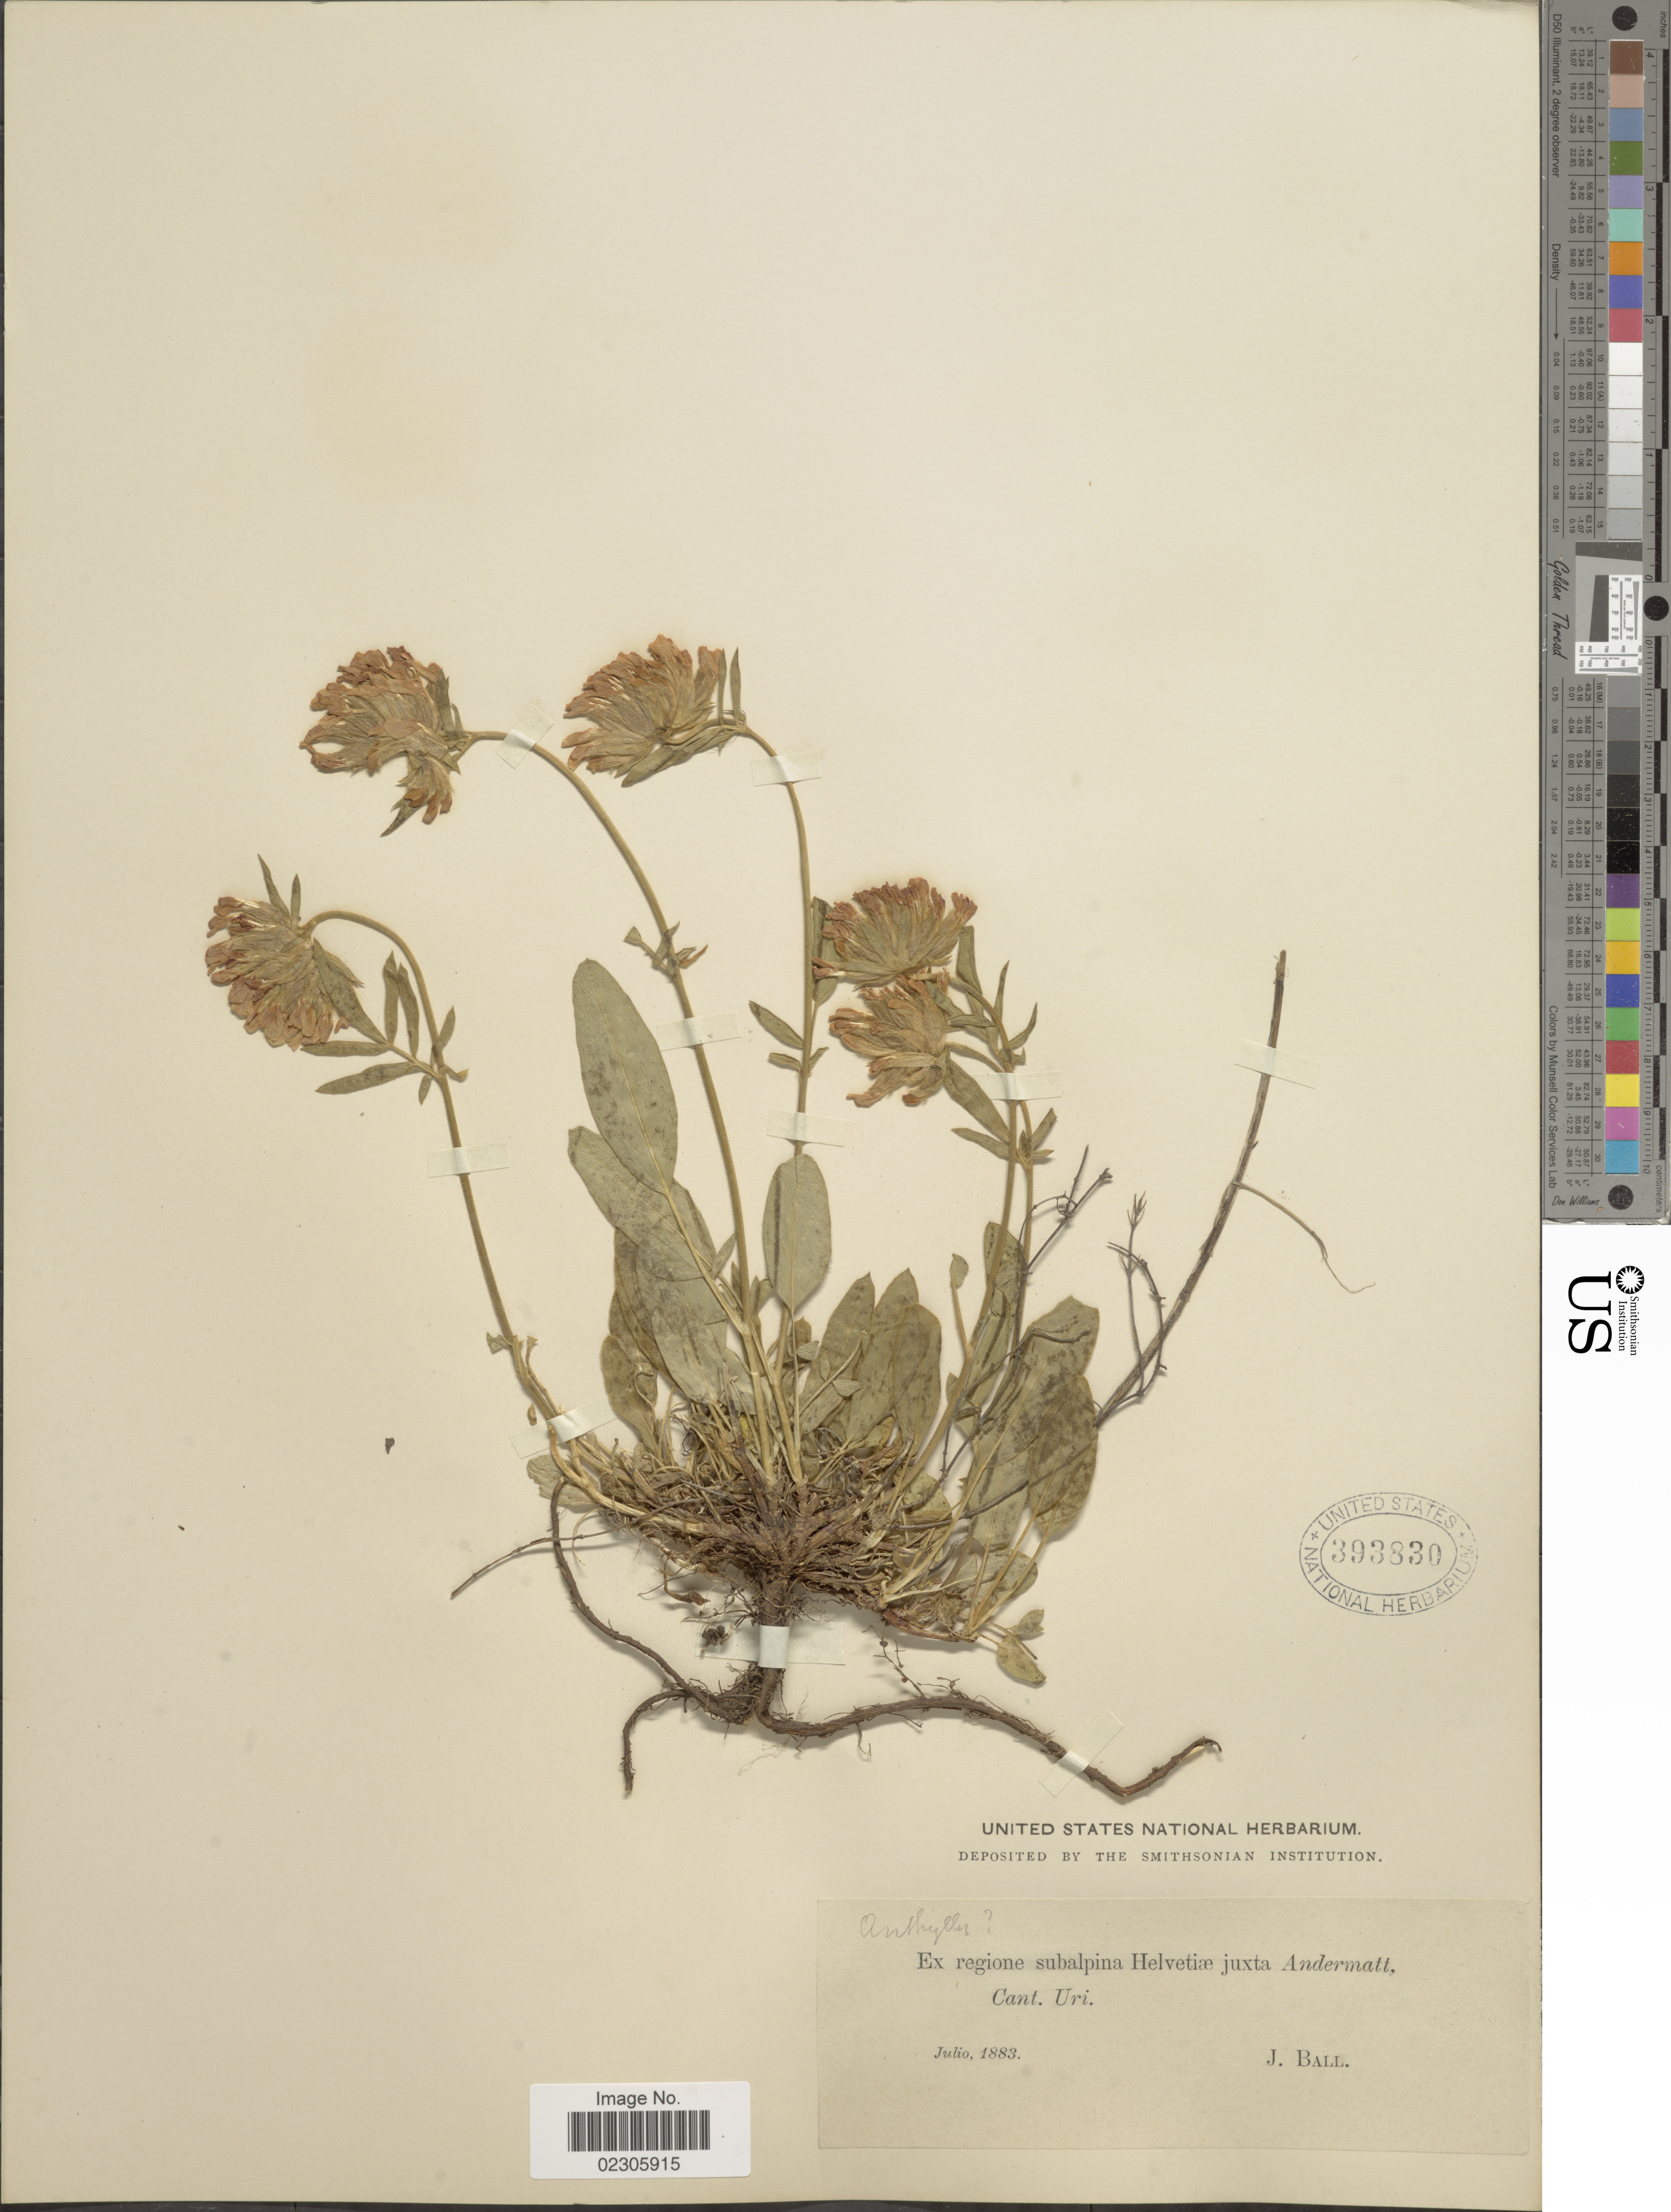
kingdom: Plantae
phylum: Tracheophyta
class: Magnoliopsida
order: Fabales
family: Fabaceae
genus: Anthyllis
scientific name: Anthyllis vulneraria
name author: L.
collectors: J. Ball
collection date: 1883-07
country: Switzerland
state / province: Uri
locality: Helvetiae juxta Andermatt, Cant.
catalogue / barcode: US 393830